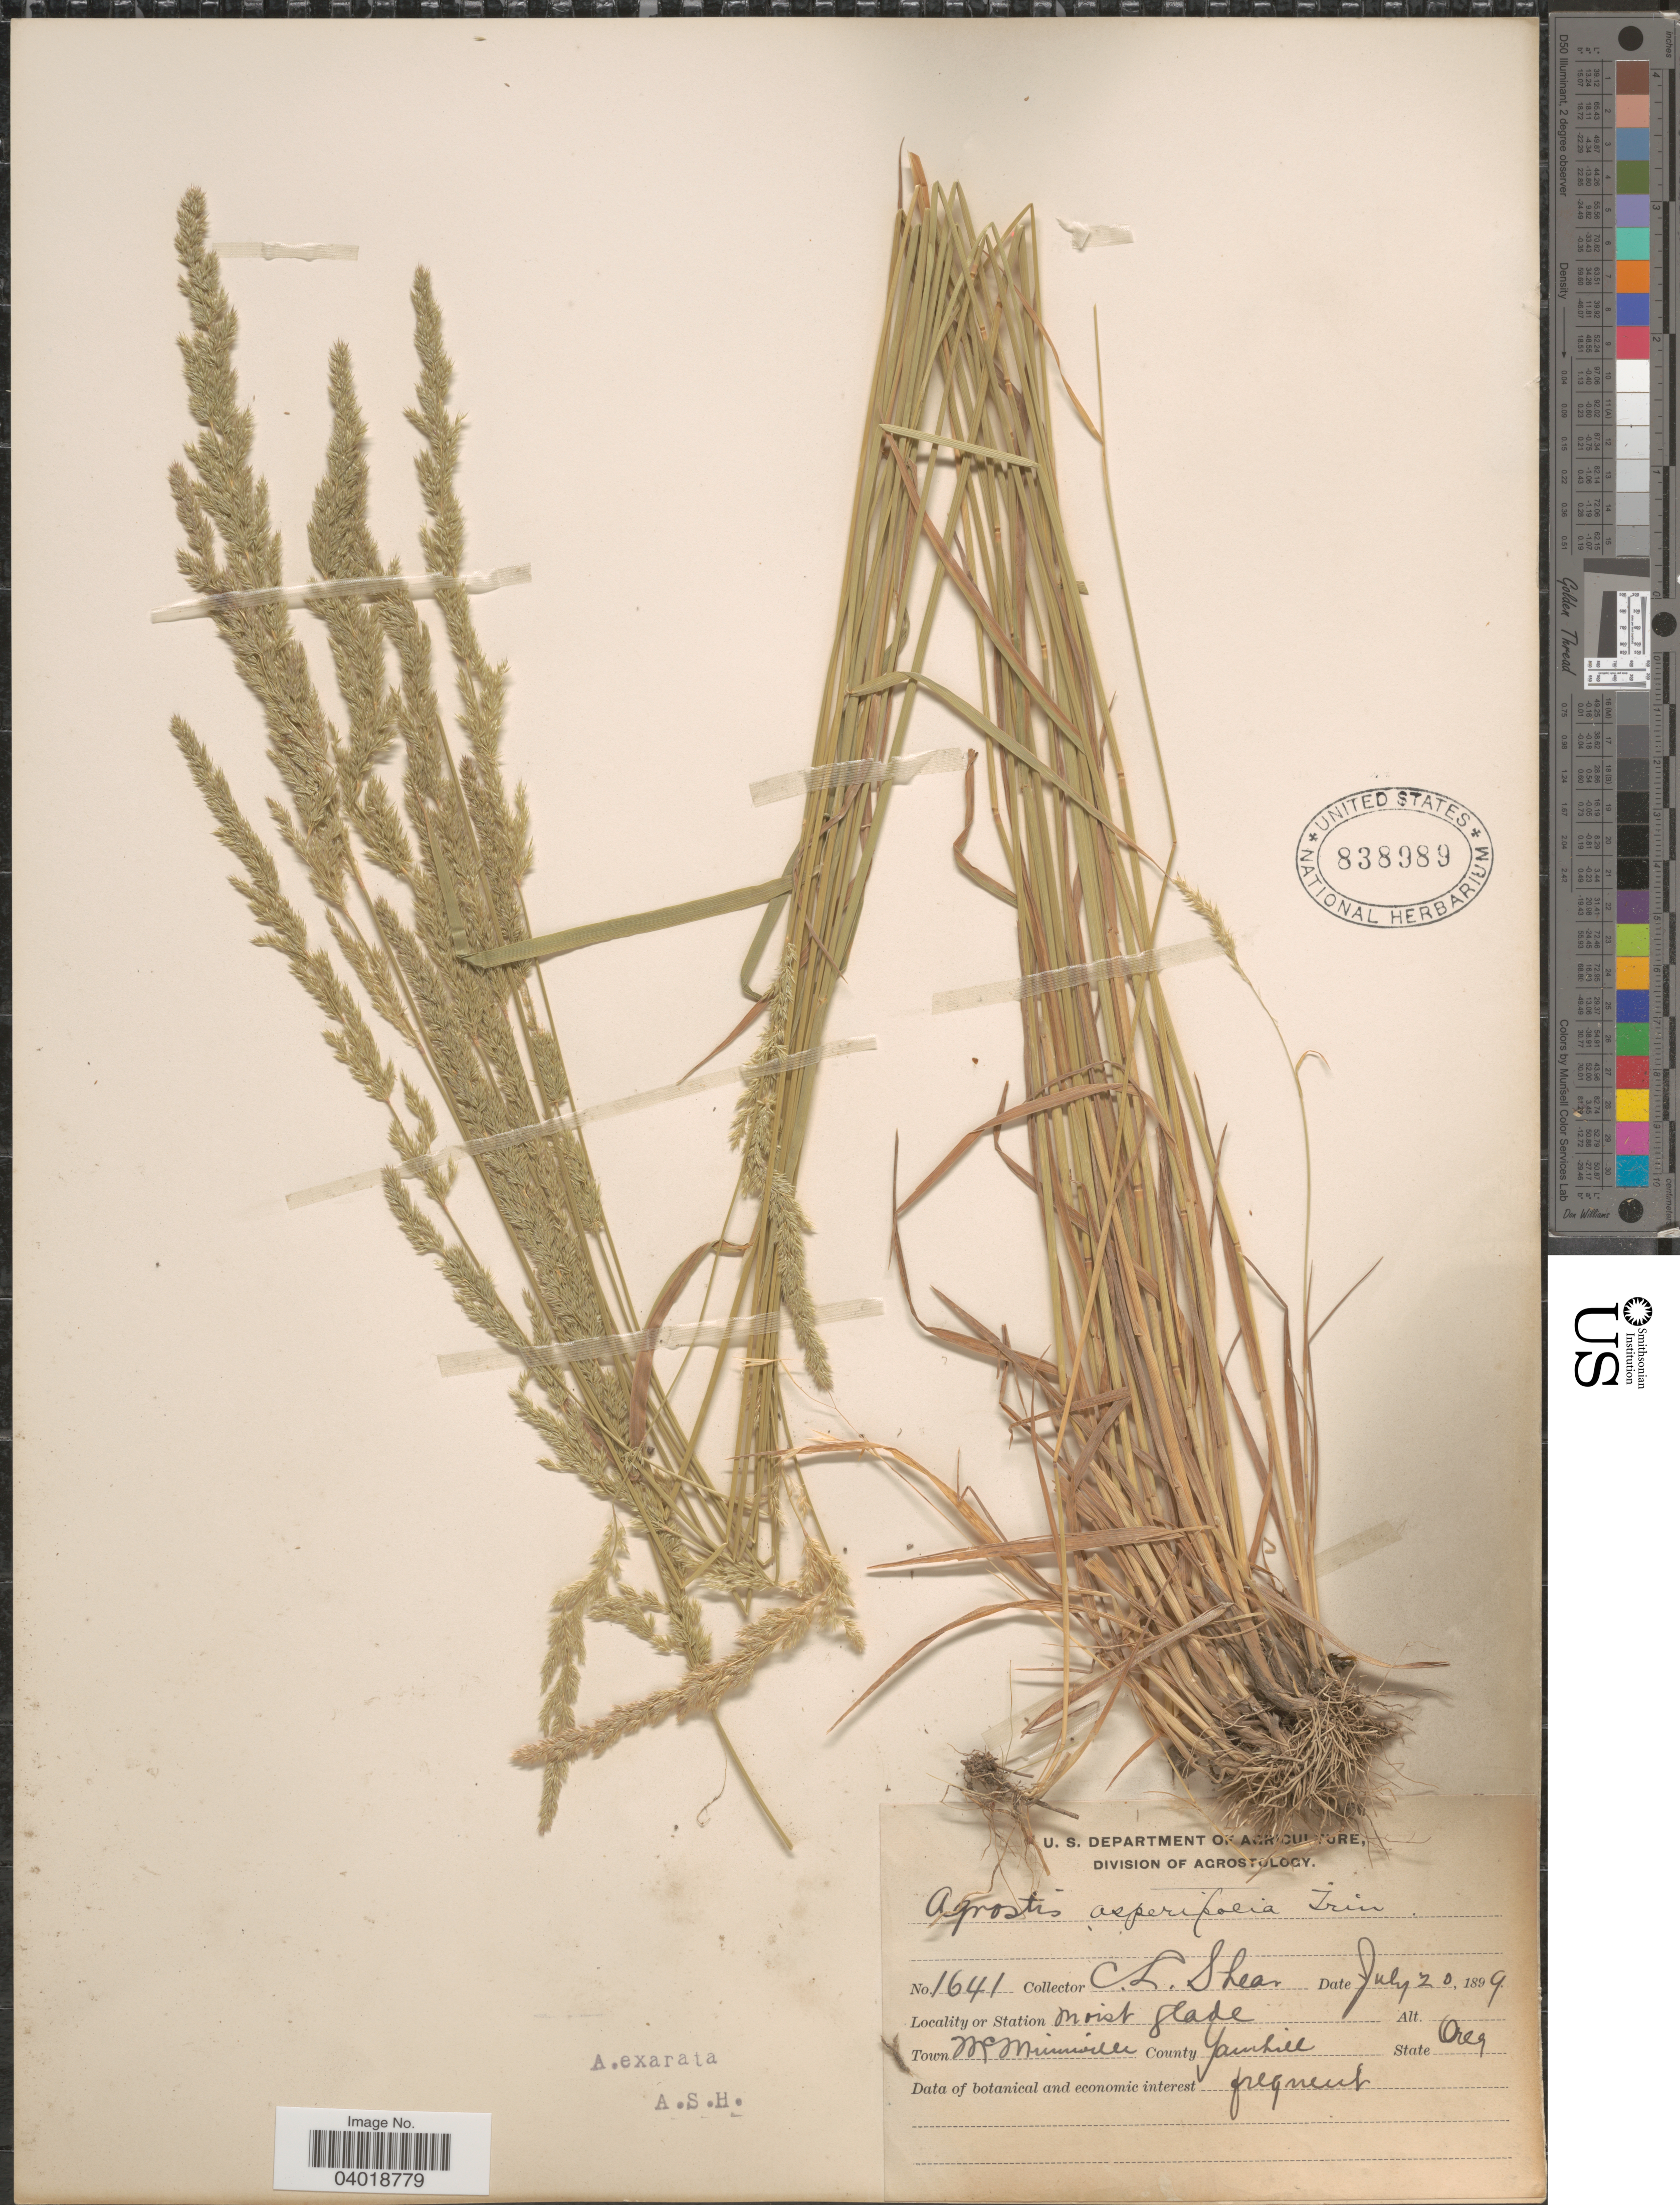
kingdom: Plantae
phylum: Tracheophyta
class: Liliopsida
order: Poales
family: Poaceae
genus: Agrostis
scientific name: Agrostis exarata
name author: Trin.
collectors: C. L. Shear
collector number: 1641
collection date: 1899-07-20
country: United States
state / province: Oregon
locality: Town McMinnville. County Yamhill.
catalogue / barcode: US 838989